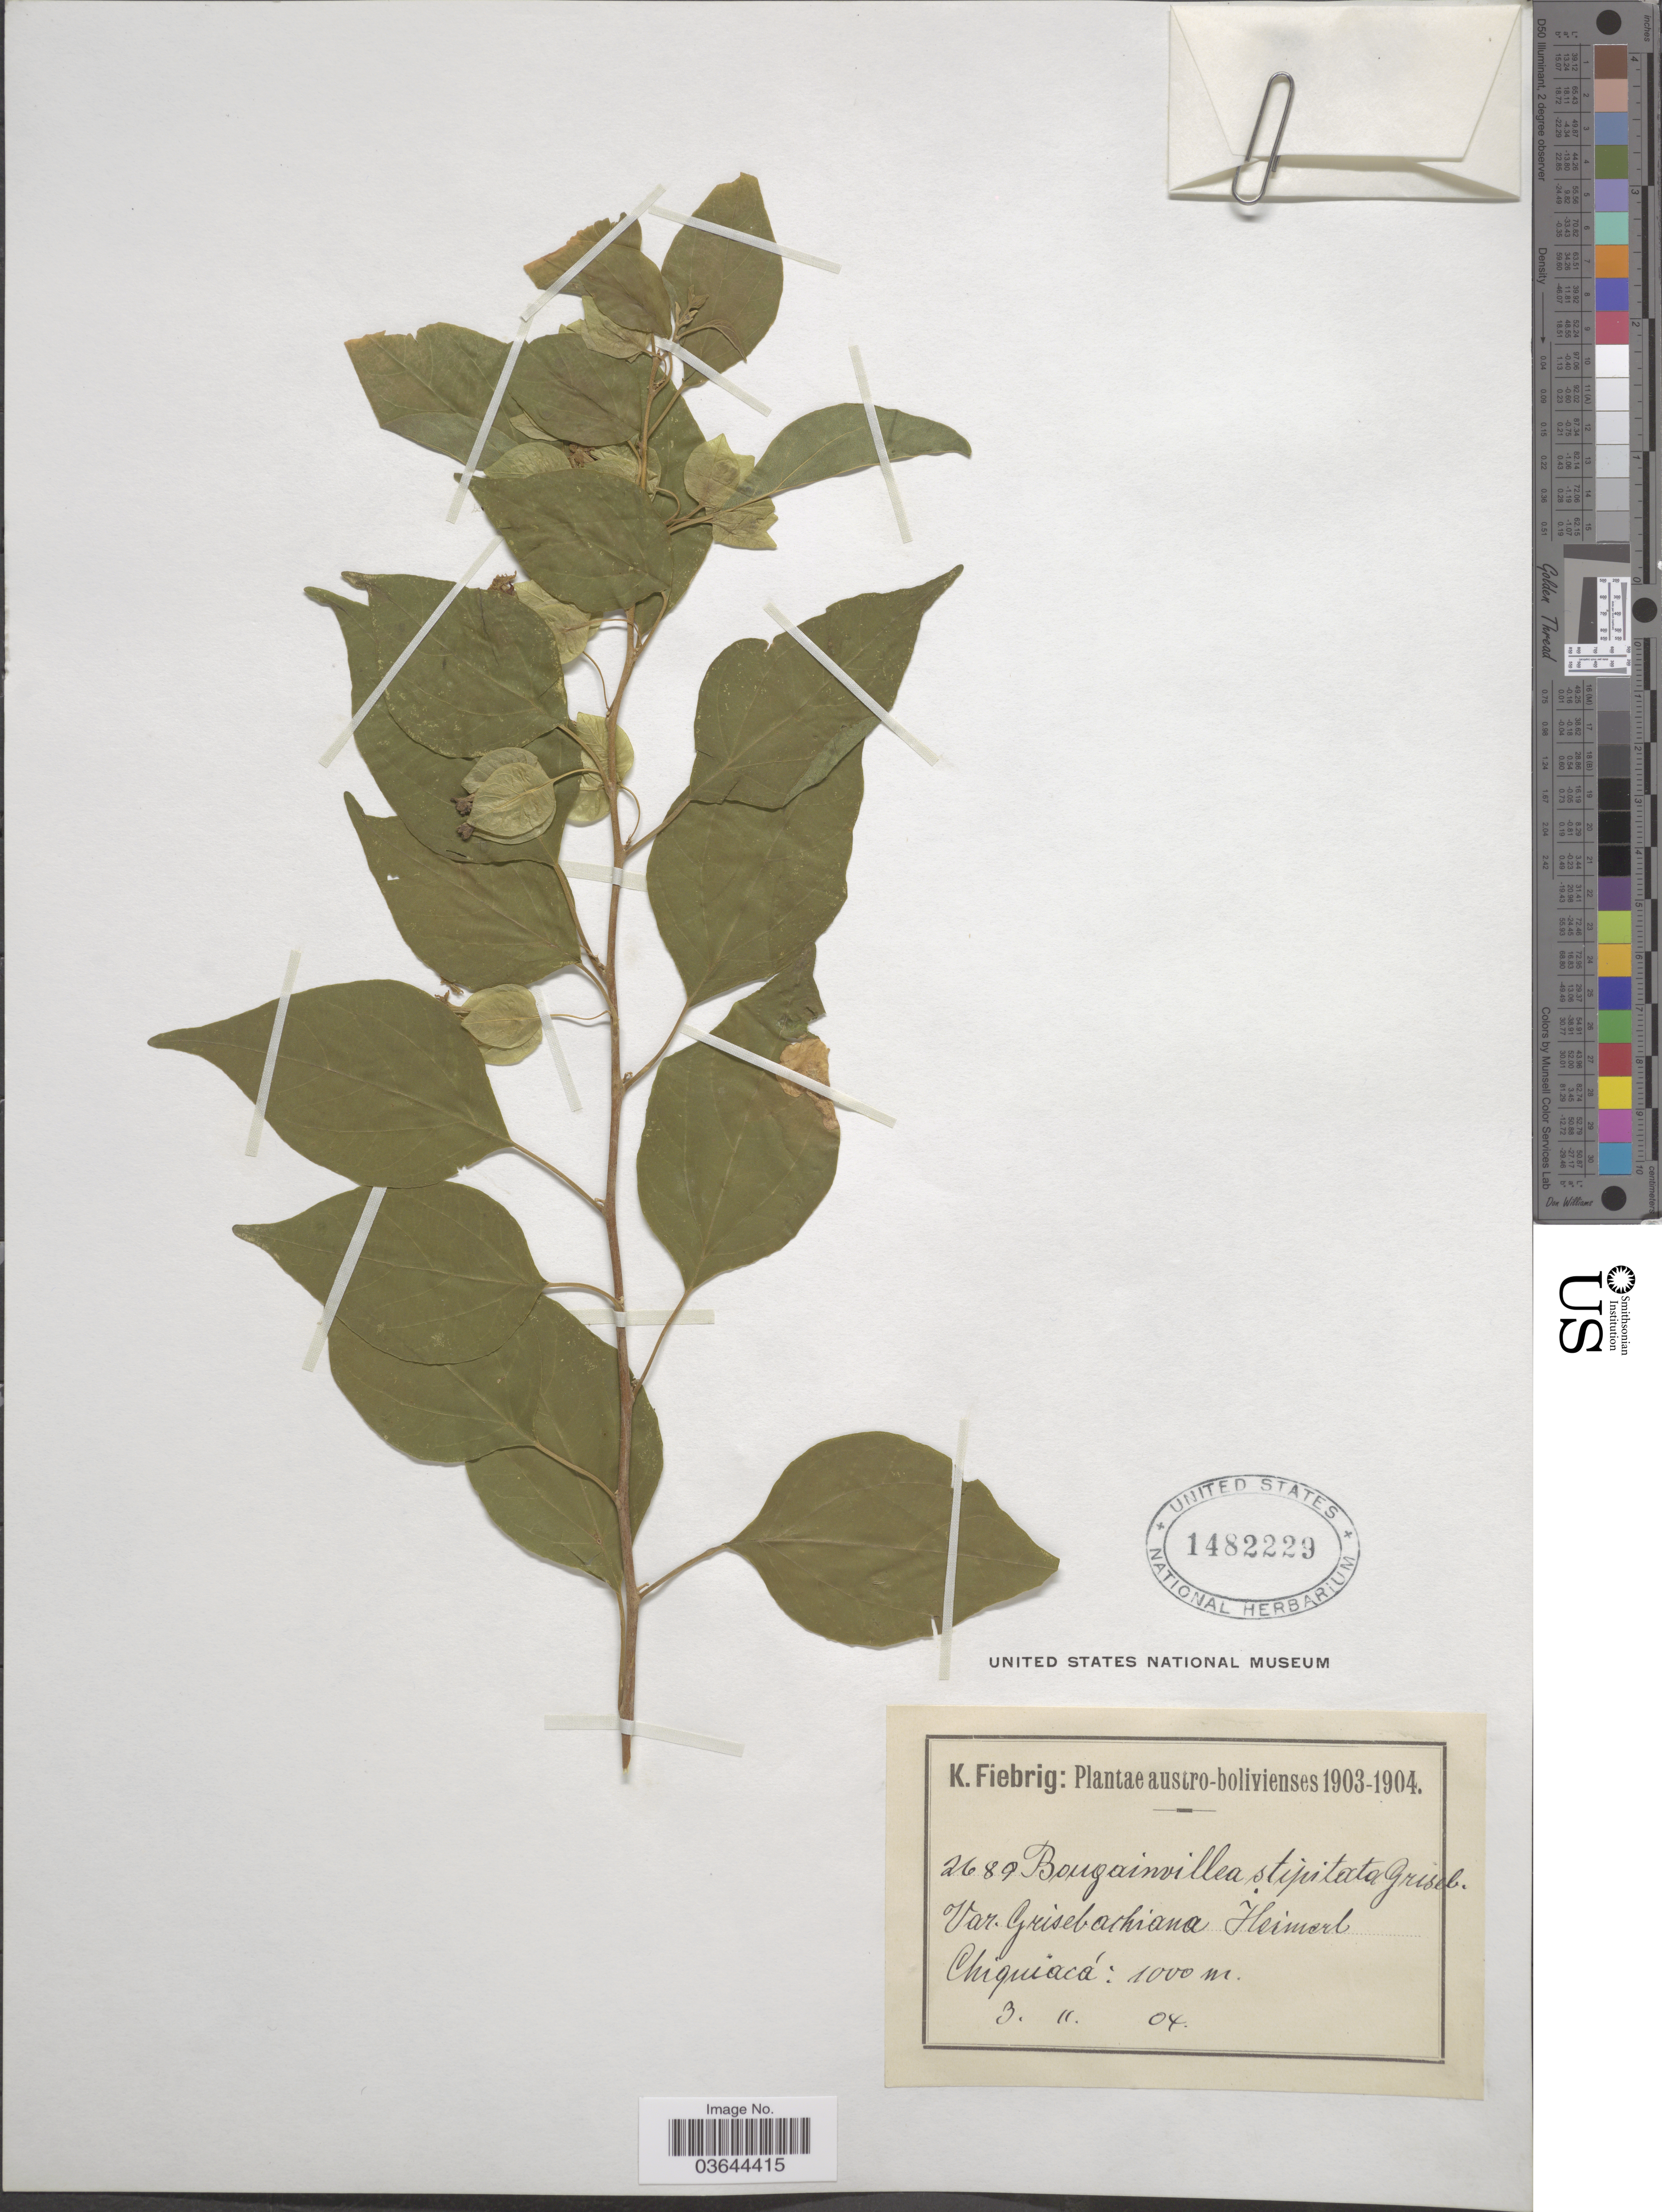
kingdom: Plantae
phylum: Tracheophyta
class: Magnoliopsida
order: Caryophyllales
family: Nyctaginaceae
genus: Bougainvillea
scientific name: Bougainvillea stipitata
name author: Griseb.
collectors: K. Fiebrig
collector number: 2689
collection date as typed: Transcribed d/m/y: 3/11/4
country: Bolivia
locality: Chiquiacá.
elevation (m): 1000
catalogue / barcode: US 1482229